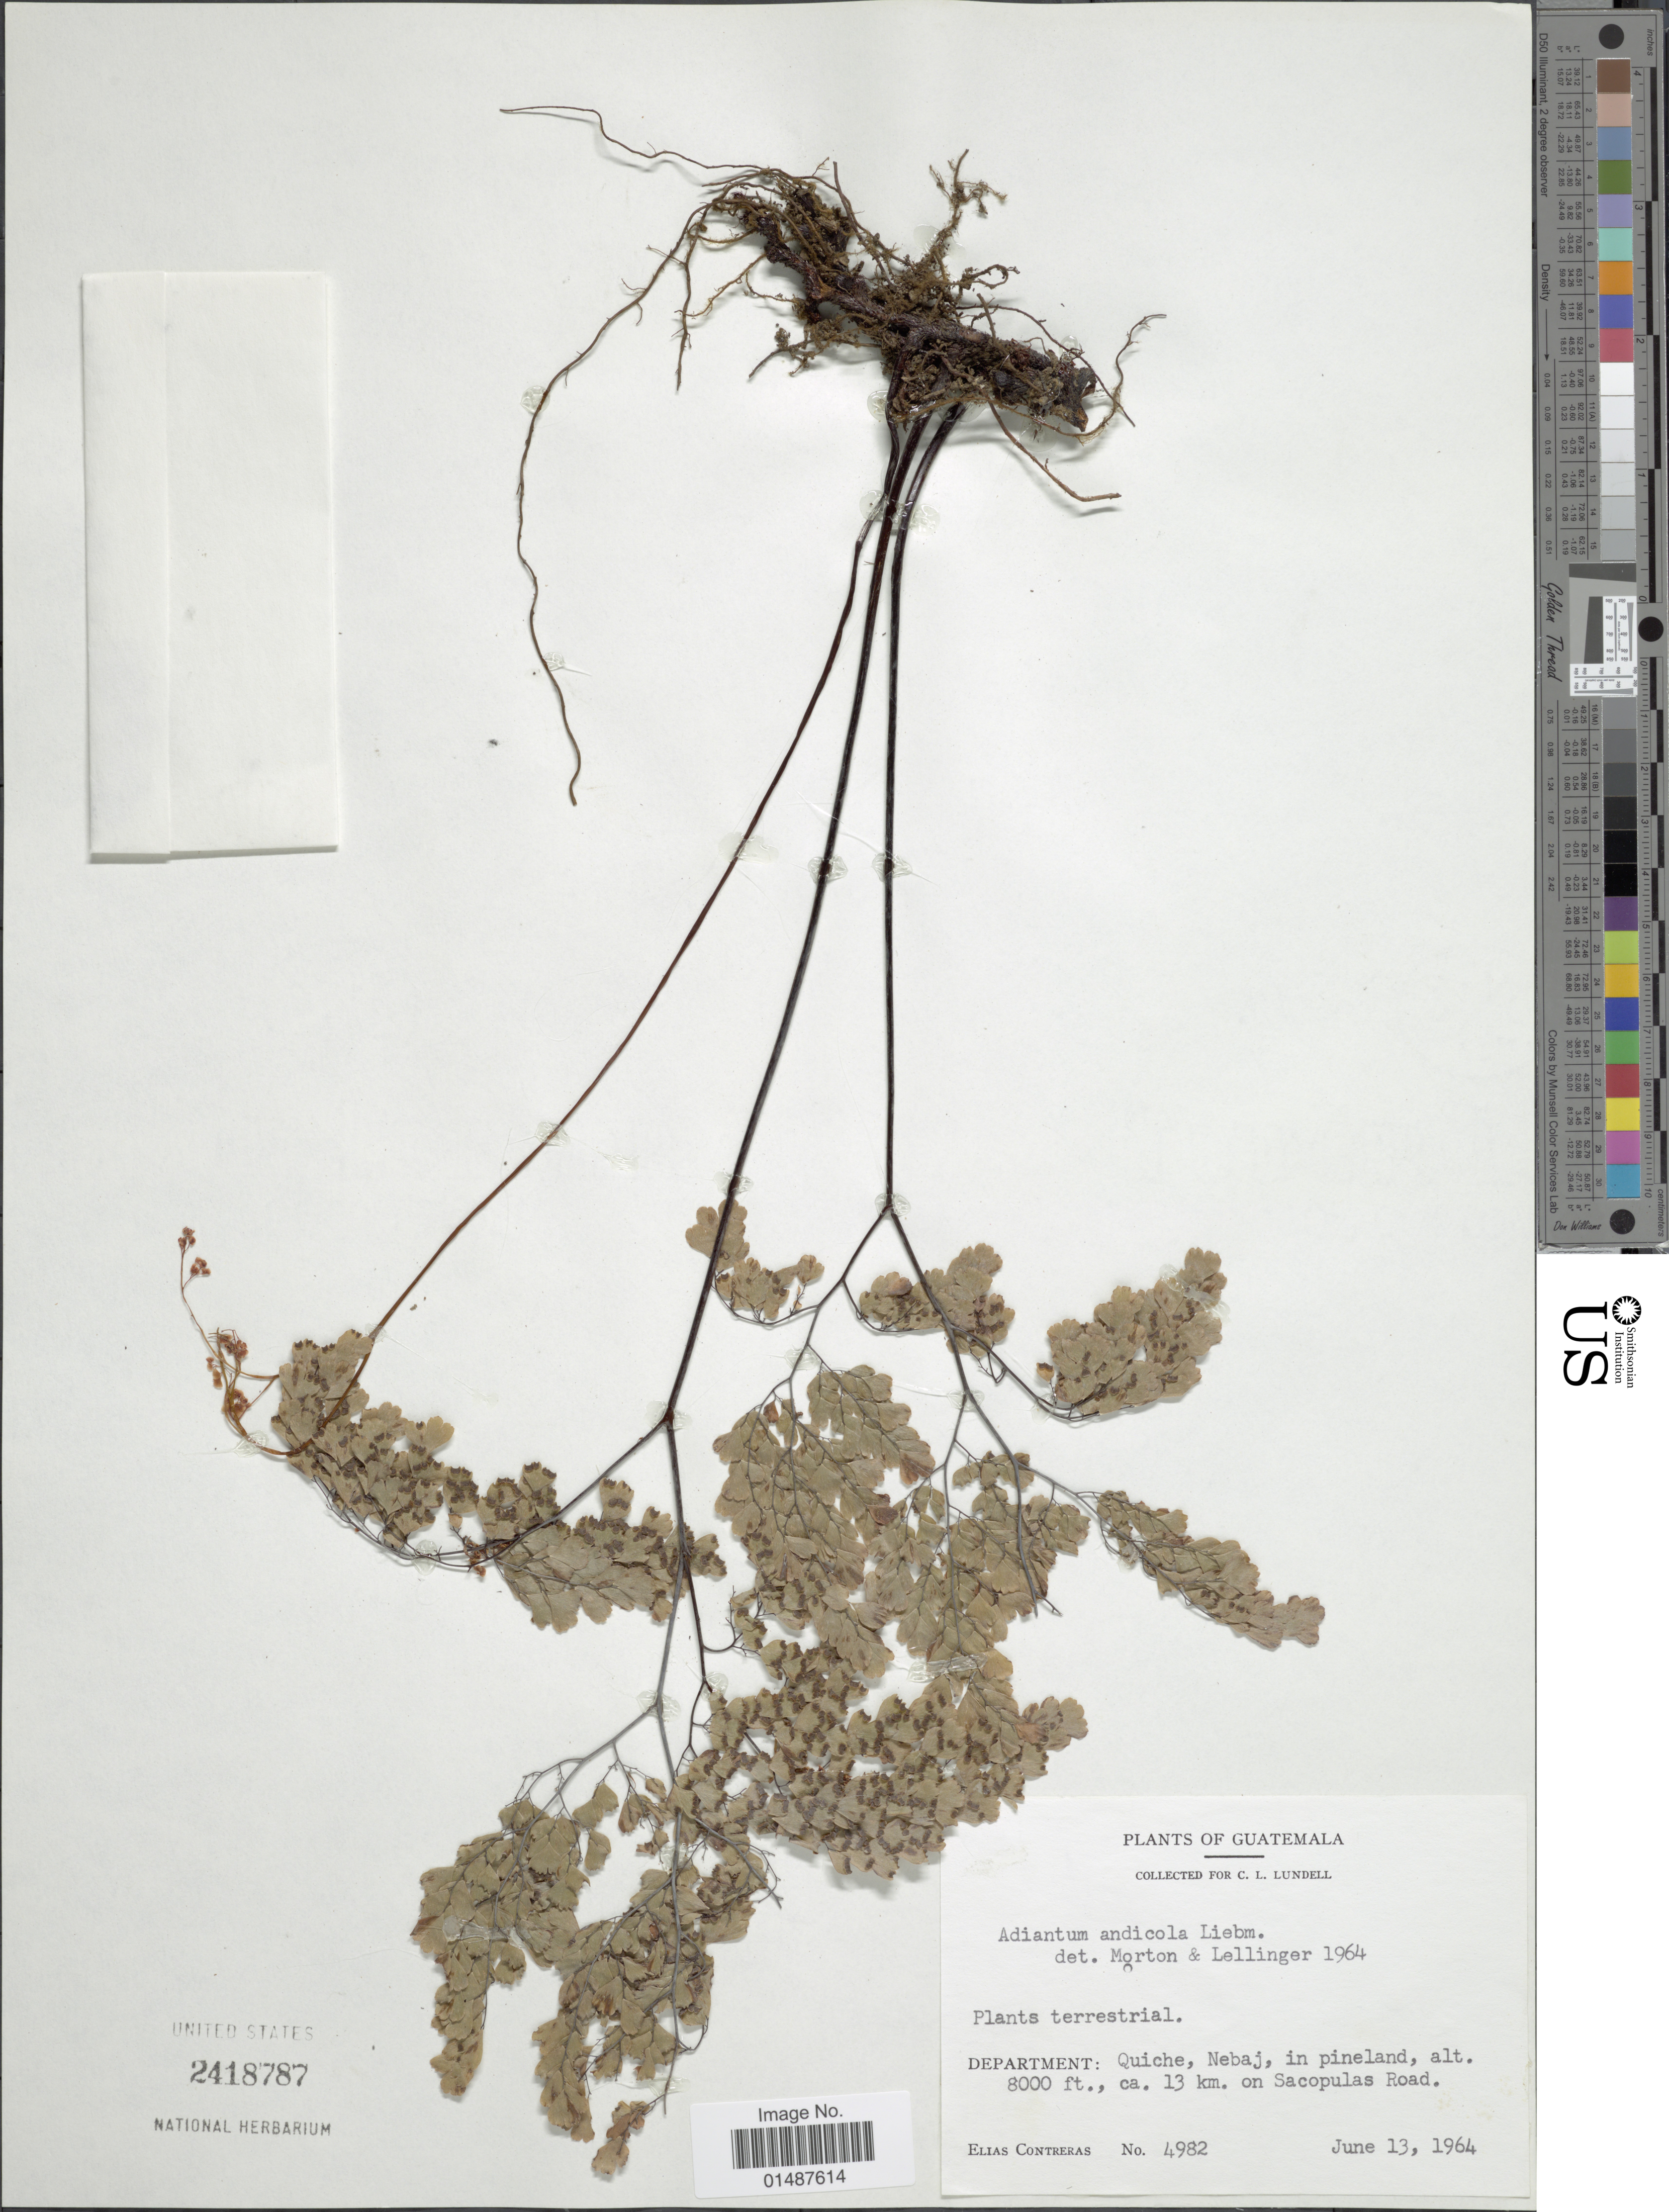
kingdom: Plantae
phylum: Tracheophyta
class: Polypodiopsida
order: Polypodiales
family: Pteridaceae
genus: Adiantum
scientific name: Adiantum andicola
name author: Liebm.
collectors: E. Contreras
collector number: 4982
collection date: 1964-06-13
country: Guatemala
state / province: El Quiché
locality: Nebaj, in pineland, ca. 13 km on Sacopulas Road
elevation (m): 2438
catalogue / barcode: US 2418787